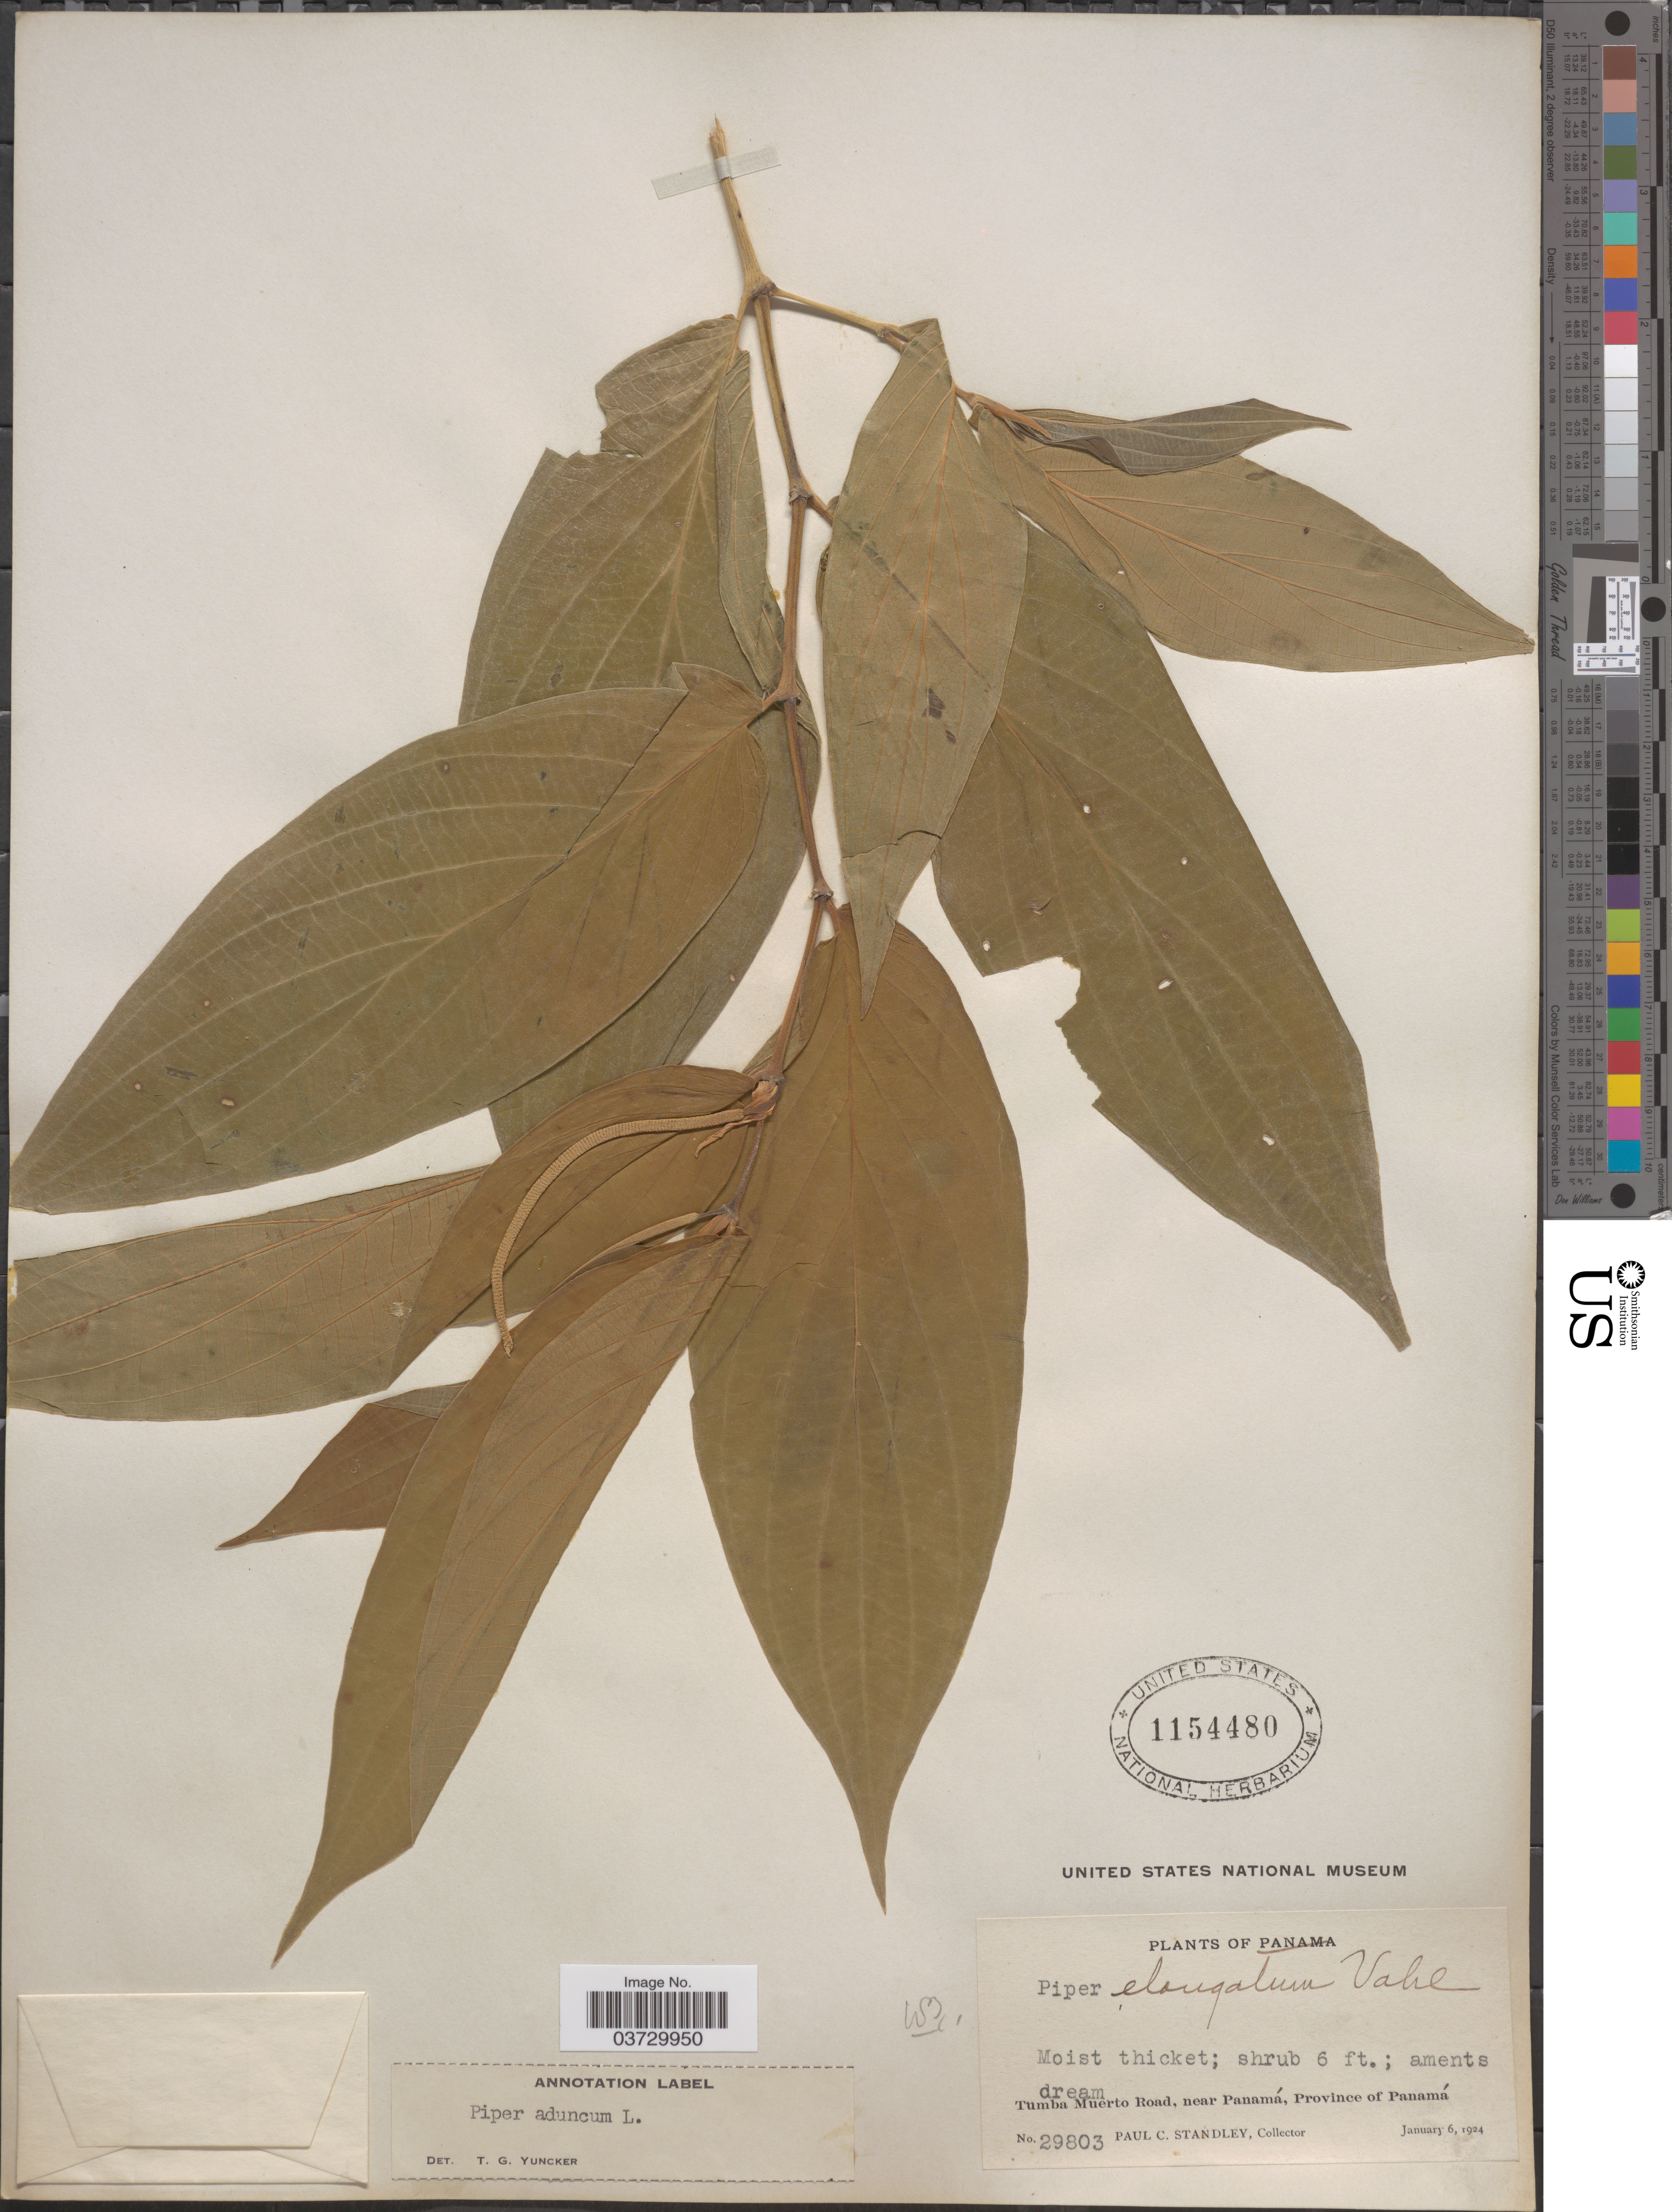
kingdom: Plantae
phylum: Tracheophyta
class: Magnoliopsida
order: Piperales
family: Piperaceae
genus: Piper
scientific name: Piper aduncum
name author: L.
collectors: P. C. Standley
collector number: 29803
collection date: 1924-01-06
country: Panama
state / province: Panamá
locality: Tumba Muerto Road, near Panamá.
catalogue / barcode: US 1154480